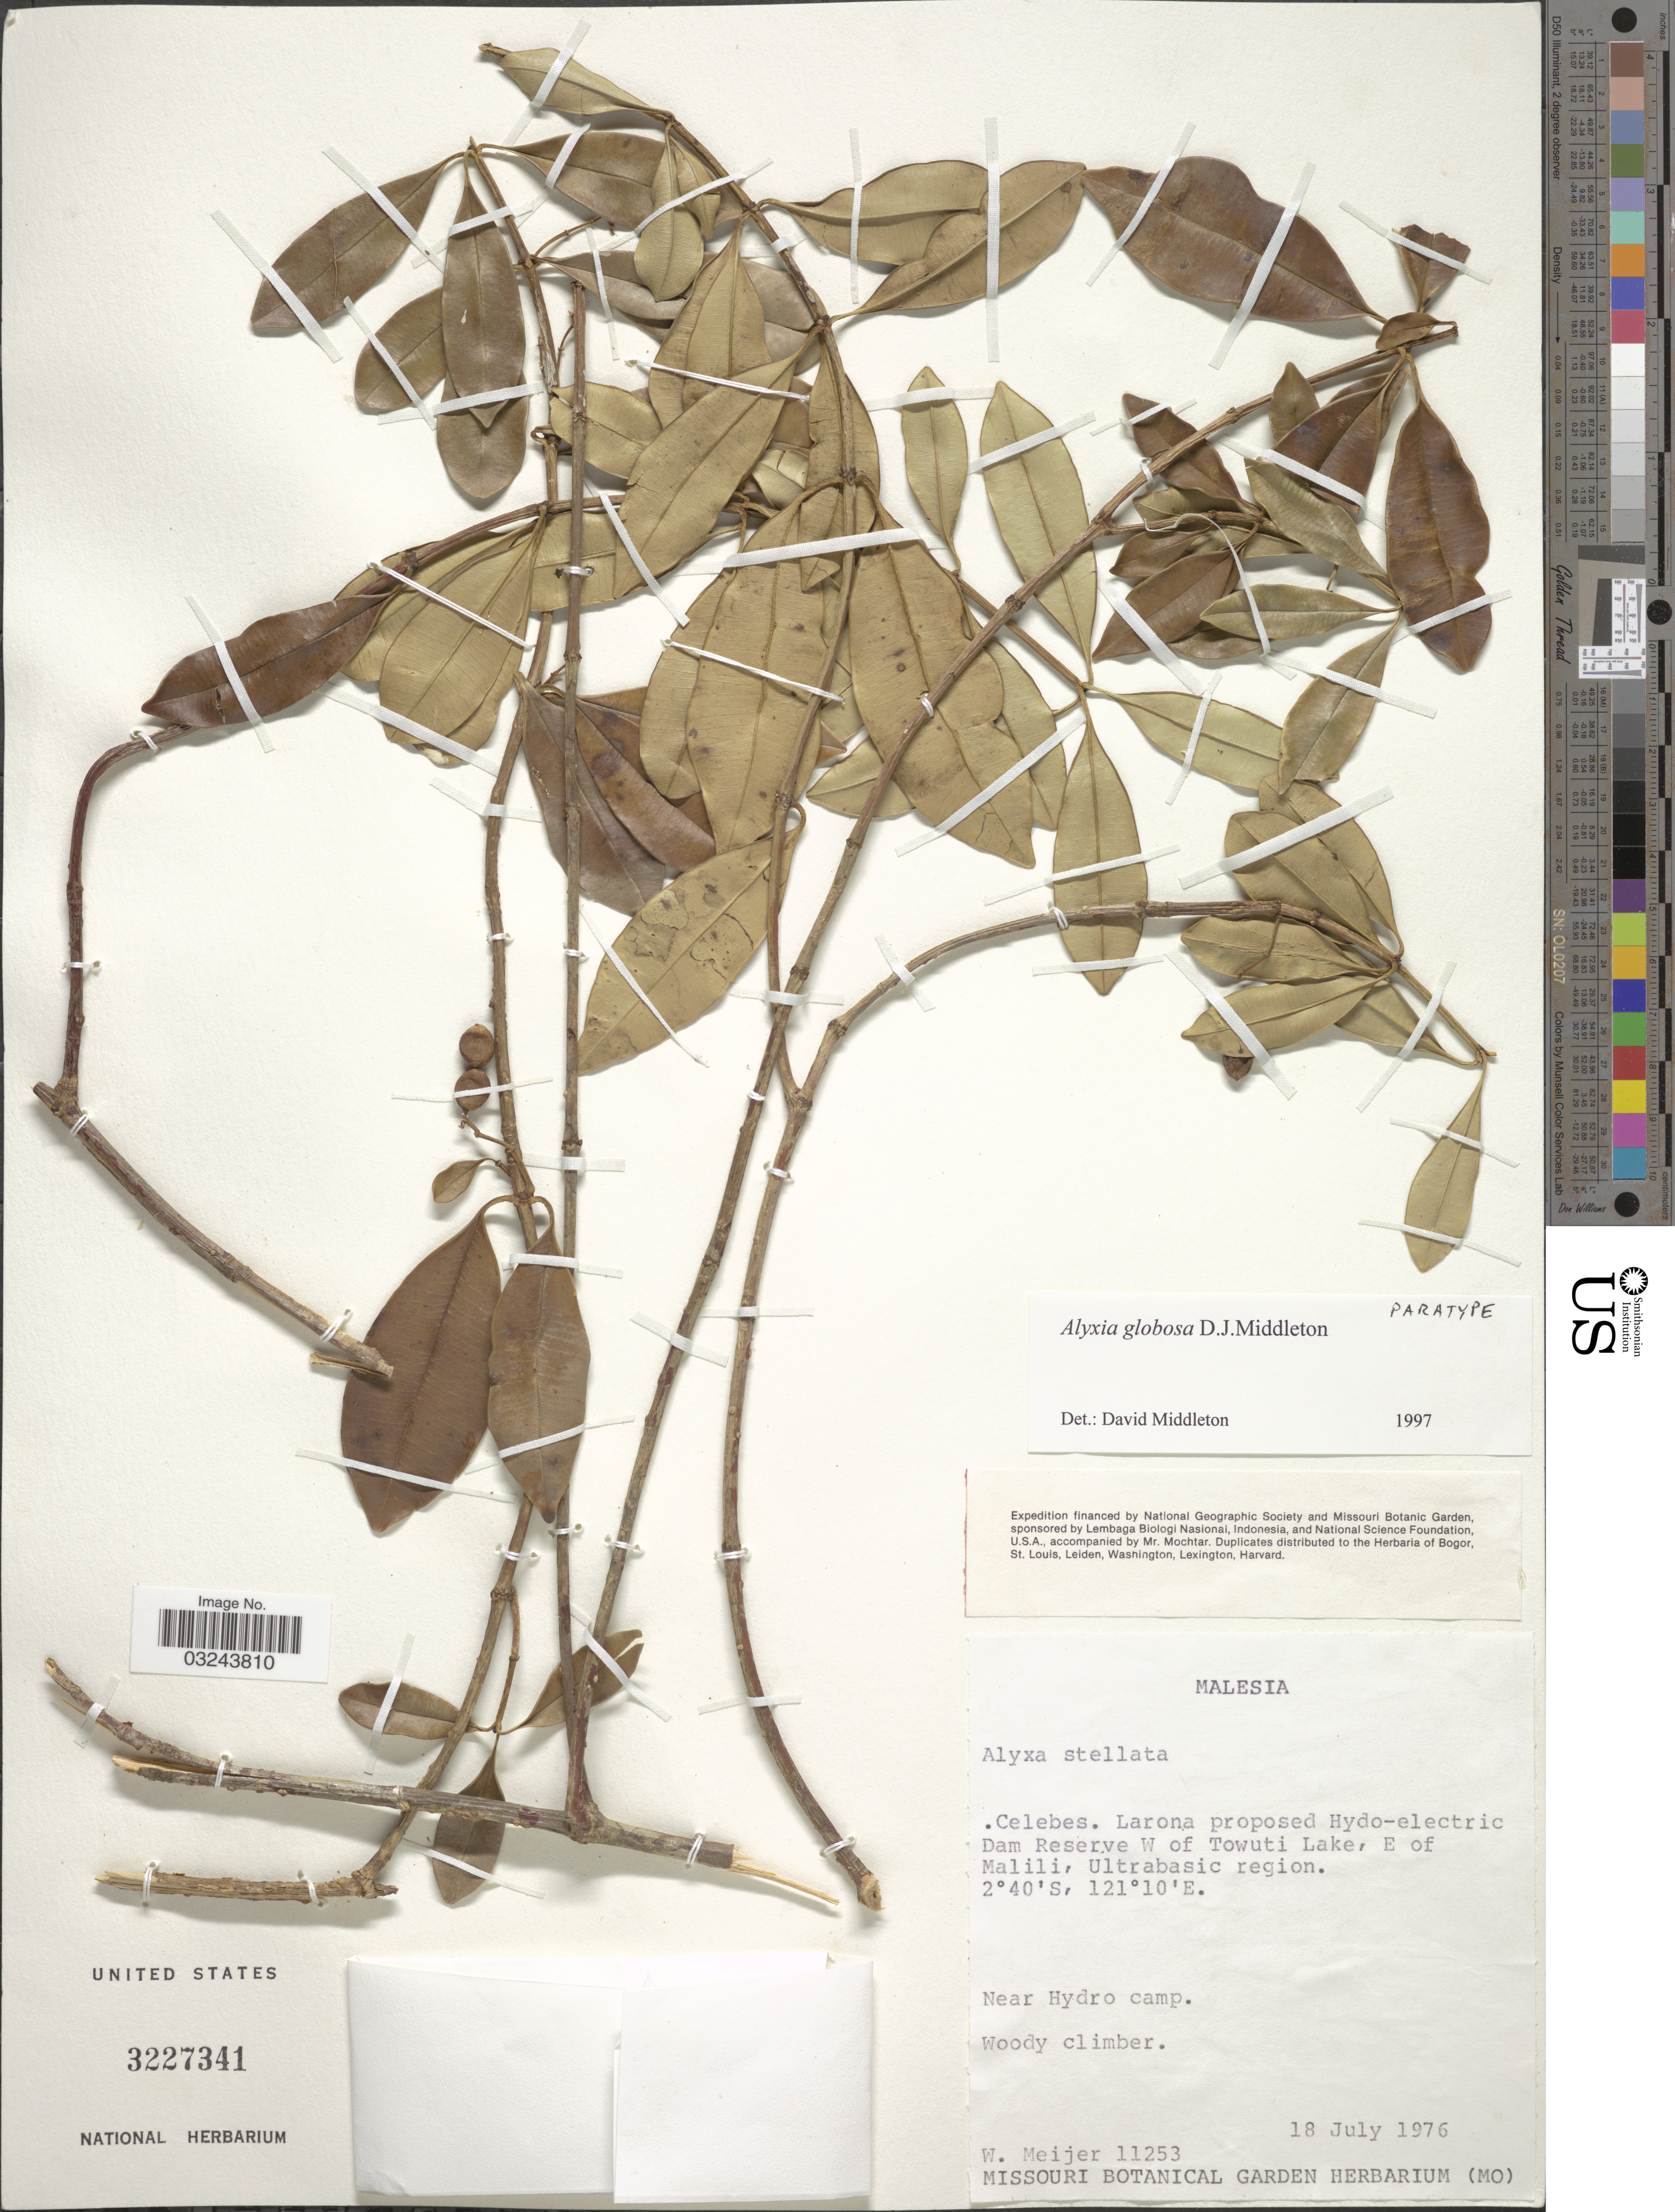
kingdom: Plantae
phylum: Tracheophyta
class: Magnoliopsida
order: Gentianales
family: Apocynaceae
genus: Alyxia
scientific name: Alyxia globosa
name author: D.J. Middleton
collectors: W. Meijer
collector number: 11253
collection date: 1976-07-18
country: Malaysia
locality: Celebes. Larona proposed Hydo-electric Dam Reserve W of Towuti Lake, E of Malili, Ultrabasic region. Near Hydro camp.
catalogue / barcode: US 3227341